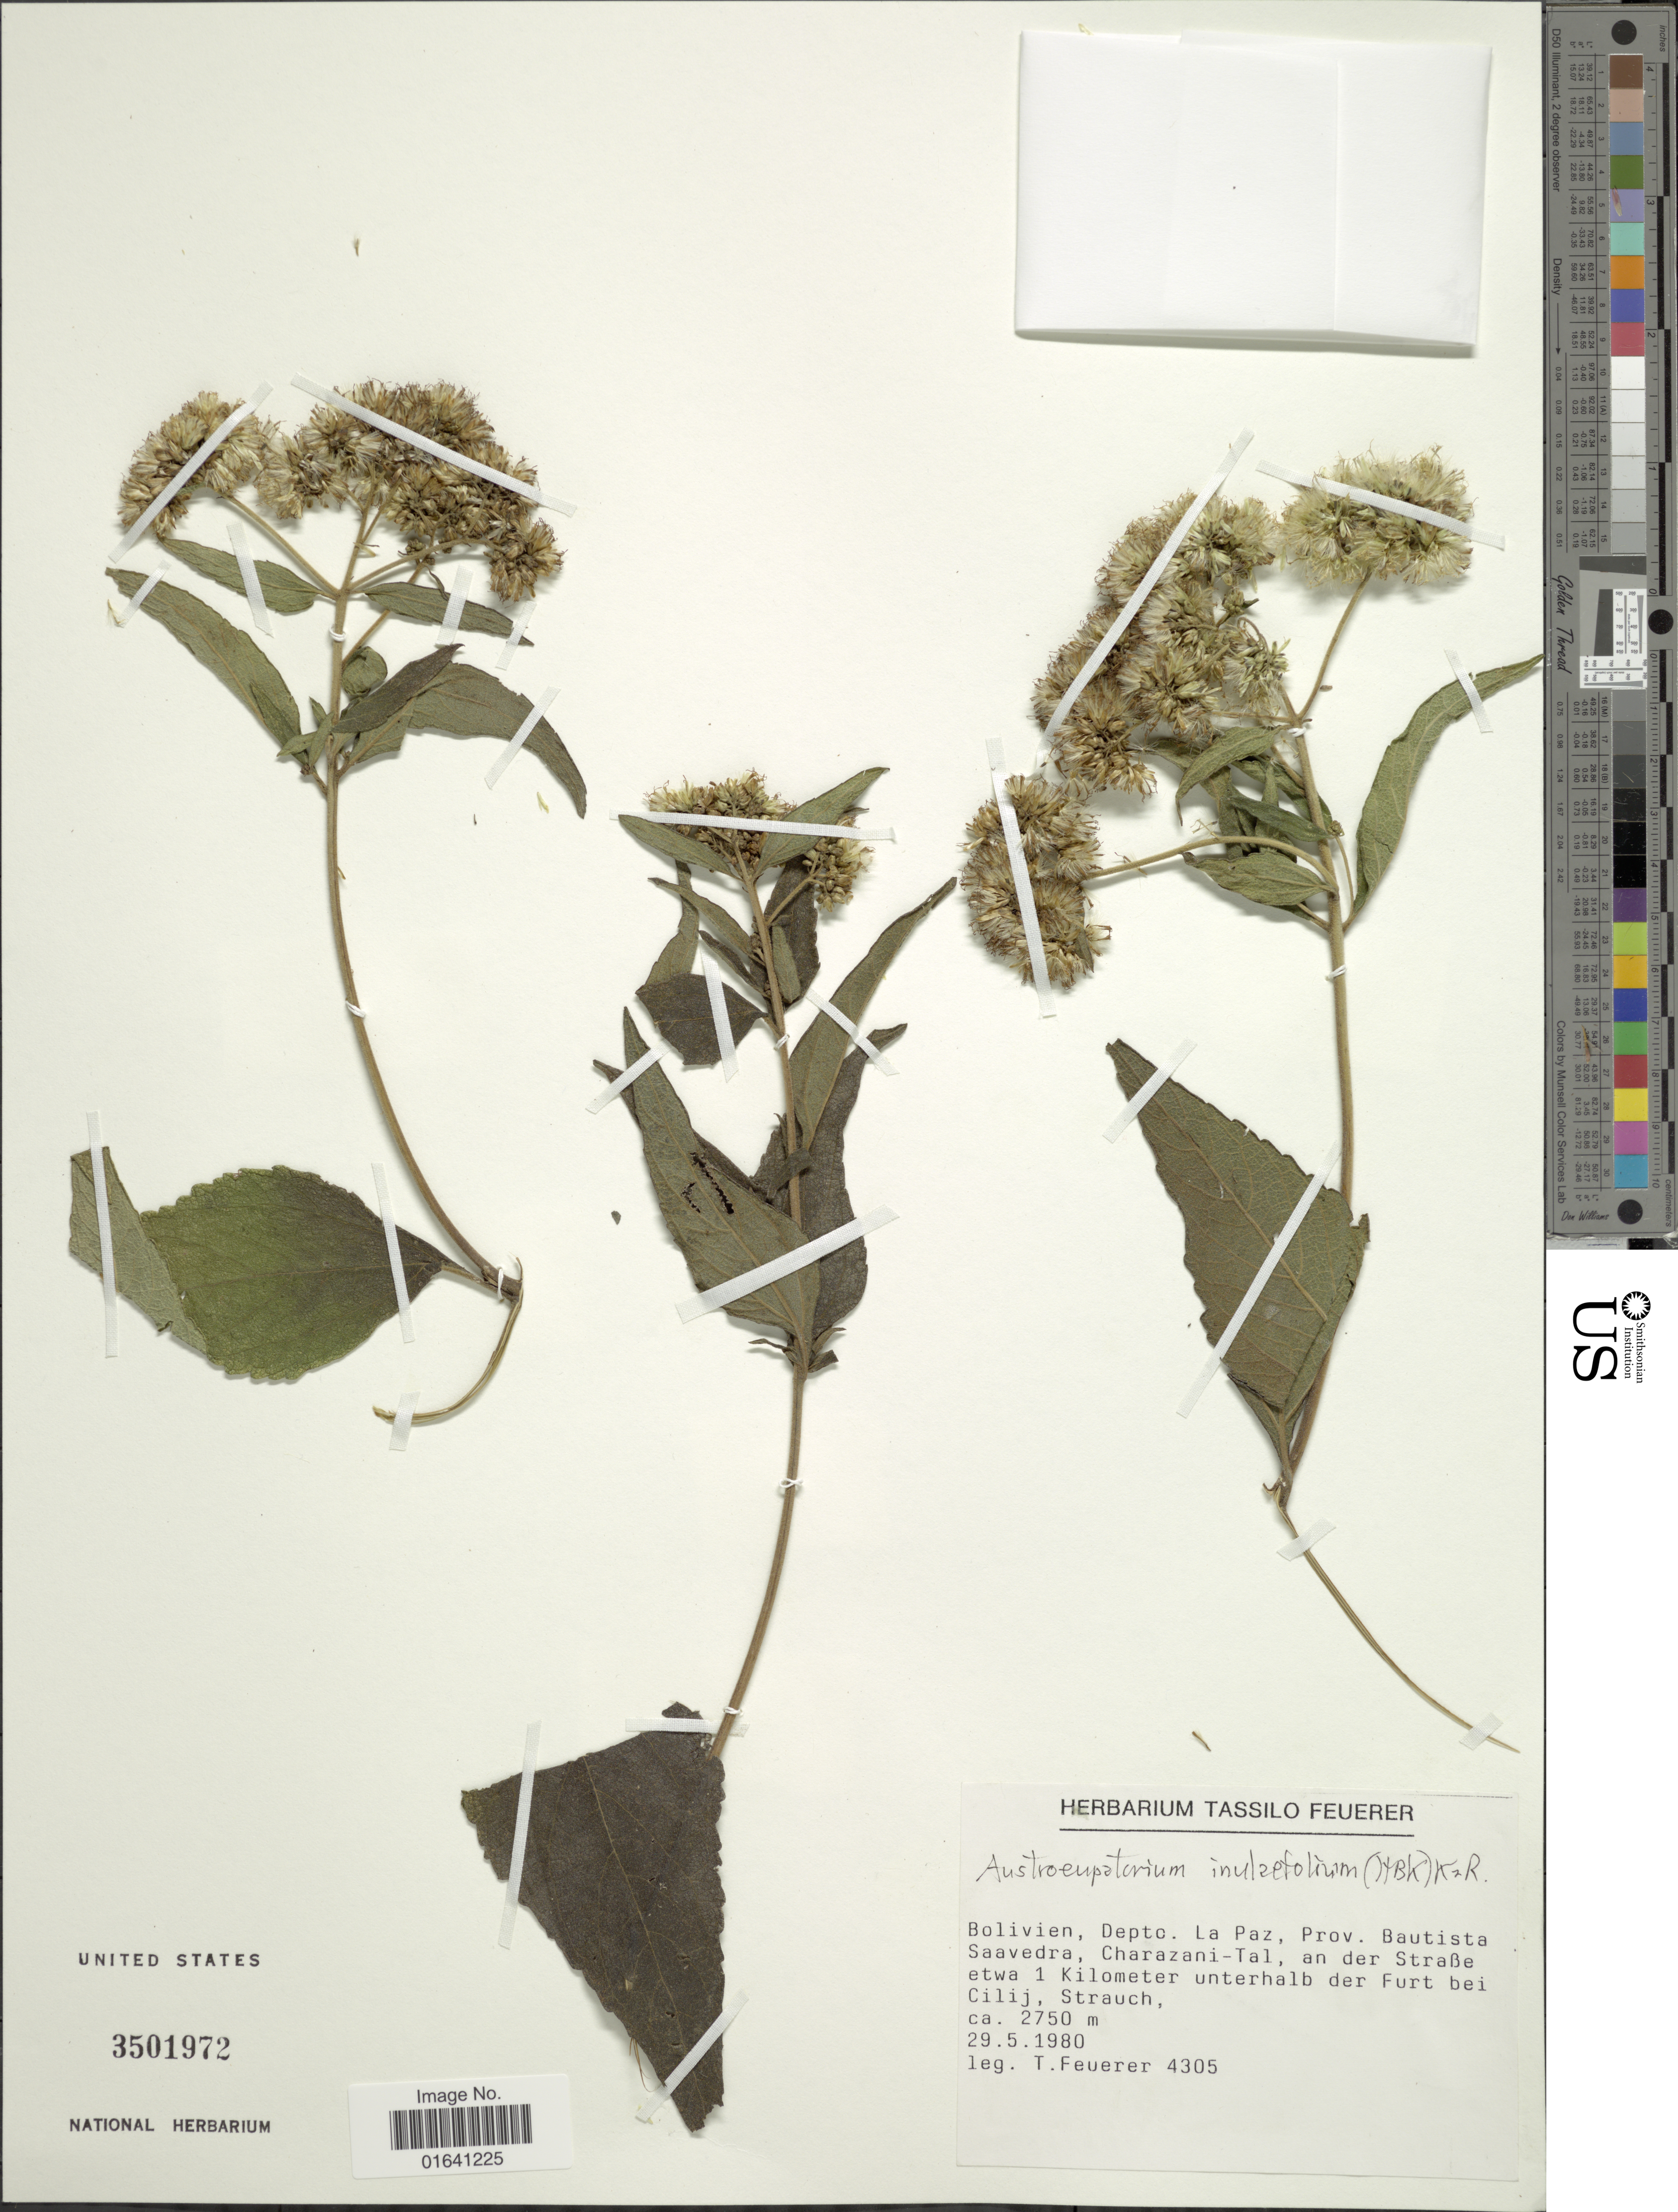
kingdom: Plantae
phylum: Tracheophyta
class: Magnoliopsida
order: Asterales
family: Asteraceae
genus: Austroeupatorium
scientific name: Austroeupatorium inulaefolium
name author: (Kunth) R.M. King & H. Rob.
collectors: T. Feuerer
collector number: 4305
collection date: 1980-05-29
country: Bolivia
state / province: La Paz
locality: Bolivien, Depto. La Paz, Prov. Bautista Saavedra, Charazani-Tal, an der Straße etwa 1 Kilometer unterhalb der Furt bei Cilij, Strauch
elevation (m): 2750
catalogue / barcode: US 3501972